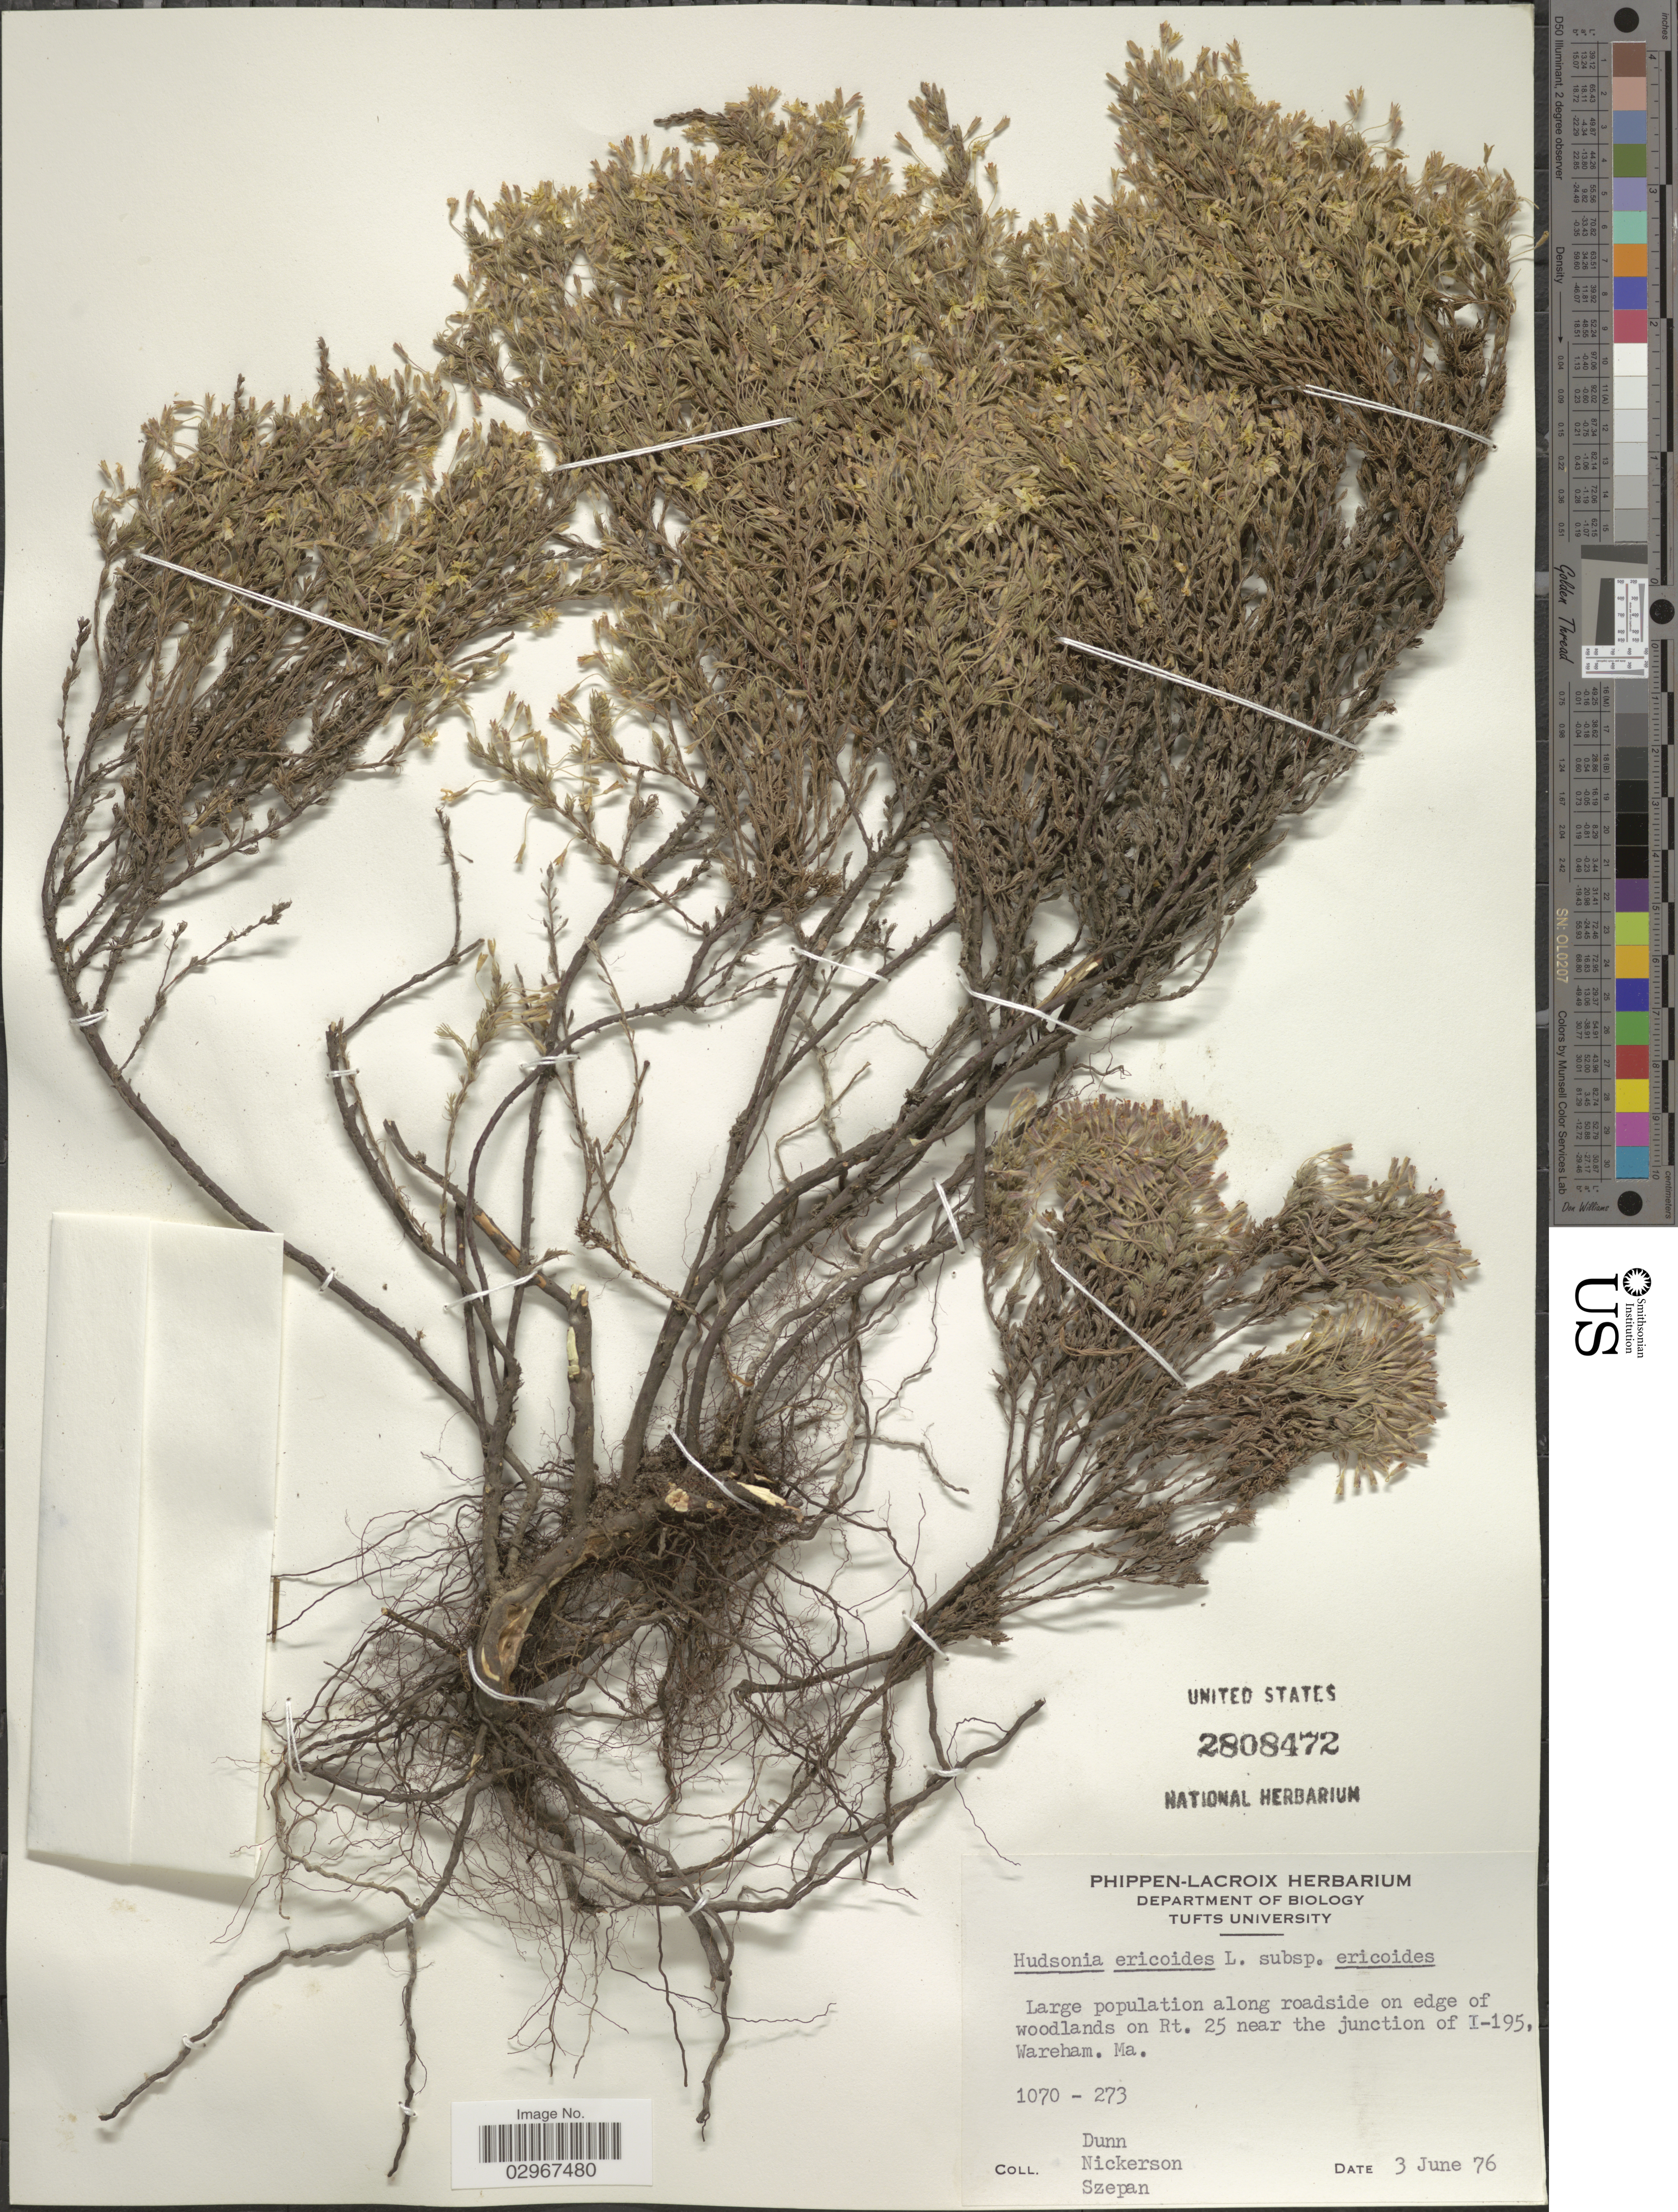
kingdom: Plantae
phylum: Tracheophyta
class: Magnoliopsida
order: Malvales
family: Cistaceae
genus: Hudsonia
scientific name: Hudsonia ericoides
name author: L.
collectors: -- Dunn, Nickerson, -- & Szepan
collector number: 1070-273?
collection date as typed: Transcribed d/m/y: 3/6/76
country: United States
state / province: Massachusetts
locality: Along roadside on edge of woodlands on Rt. 25 near the junction of I-195, Wareham. Ma.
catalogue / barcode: US 2808472